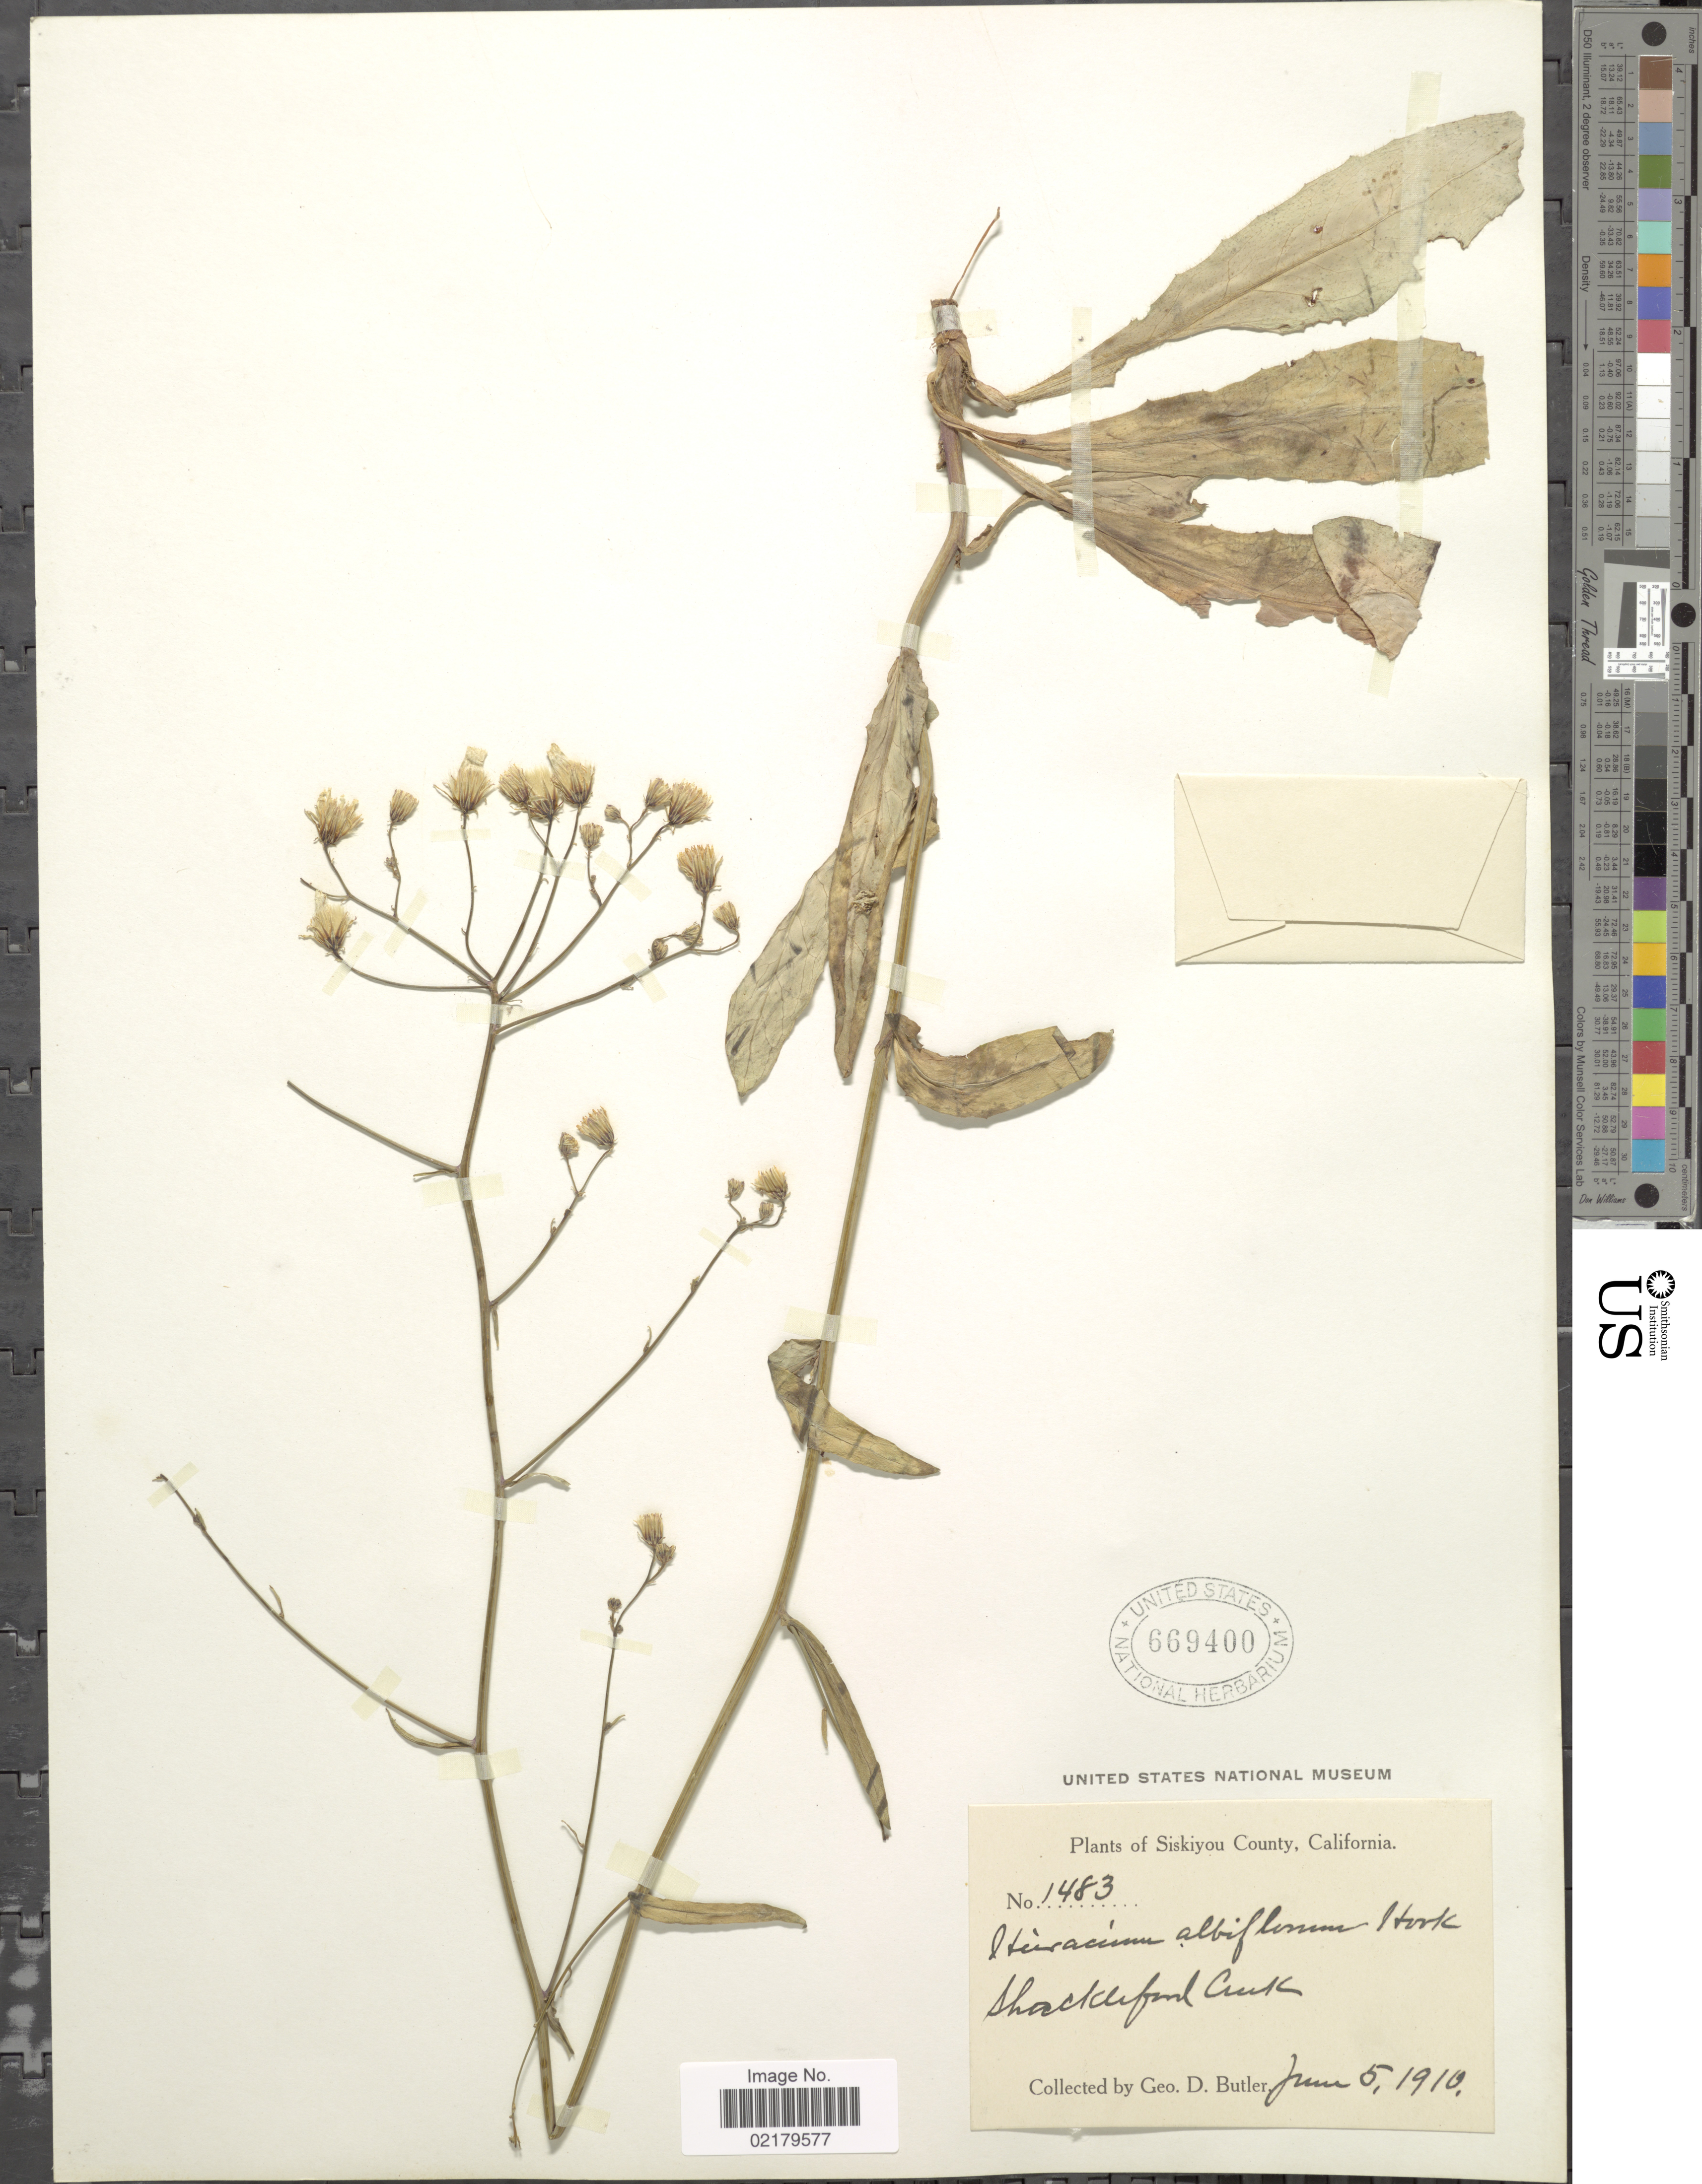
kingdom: Plantae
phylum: Tracheophyta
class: Magnoliopsida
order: Asterales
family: Asteraceae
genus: Hieracium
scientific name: Hieracium albiflorum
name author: Hook.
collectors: G. D. Butler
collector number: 1483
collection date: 1910-06-05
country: United States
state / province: California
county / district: Siskiyou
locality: Siskiyou County, Shackleford Creek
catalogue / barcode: US 669400